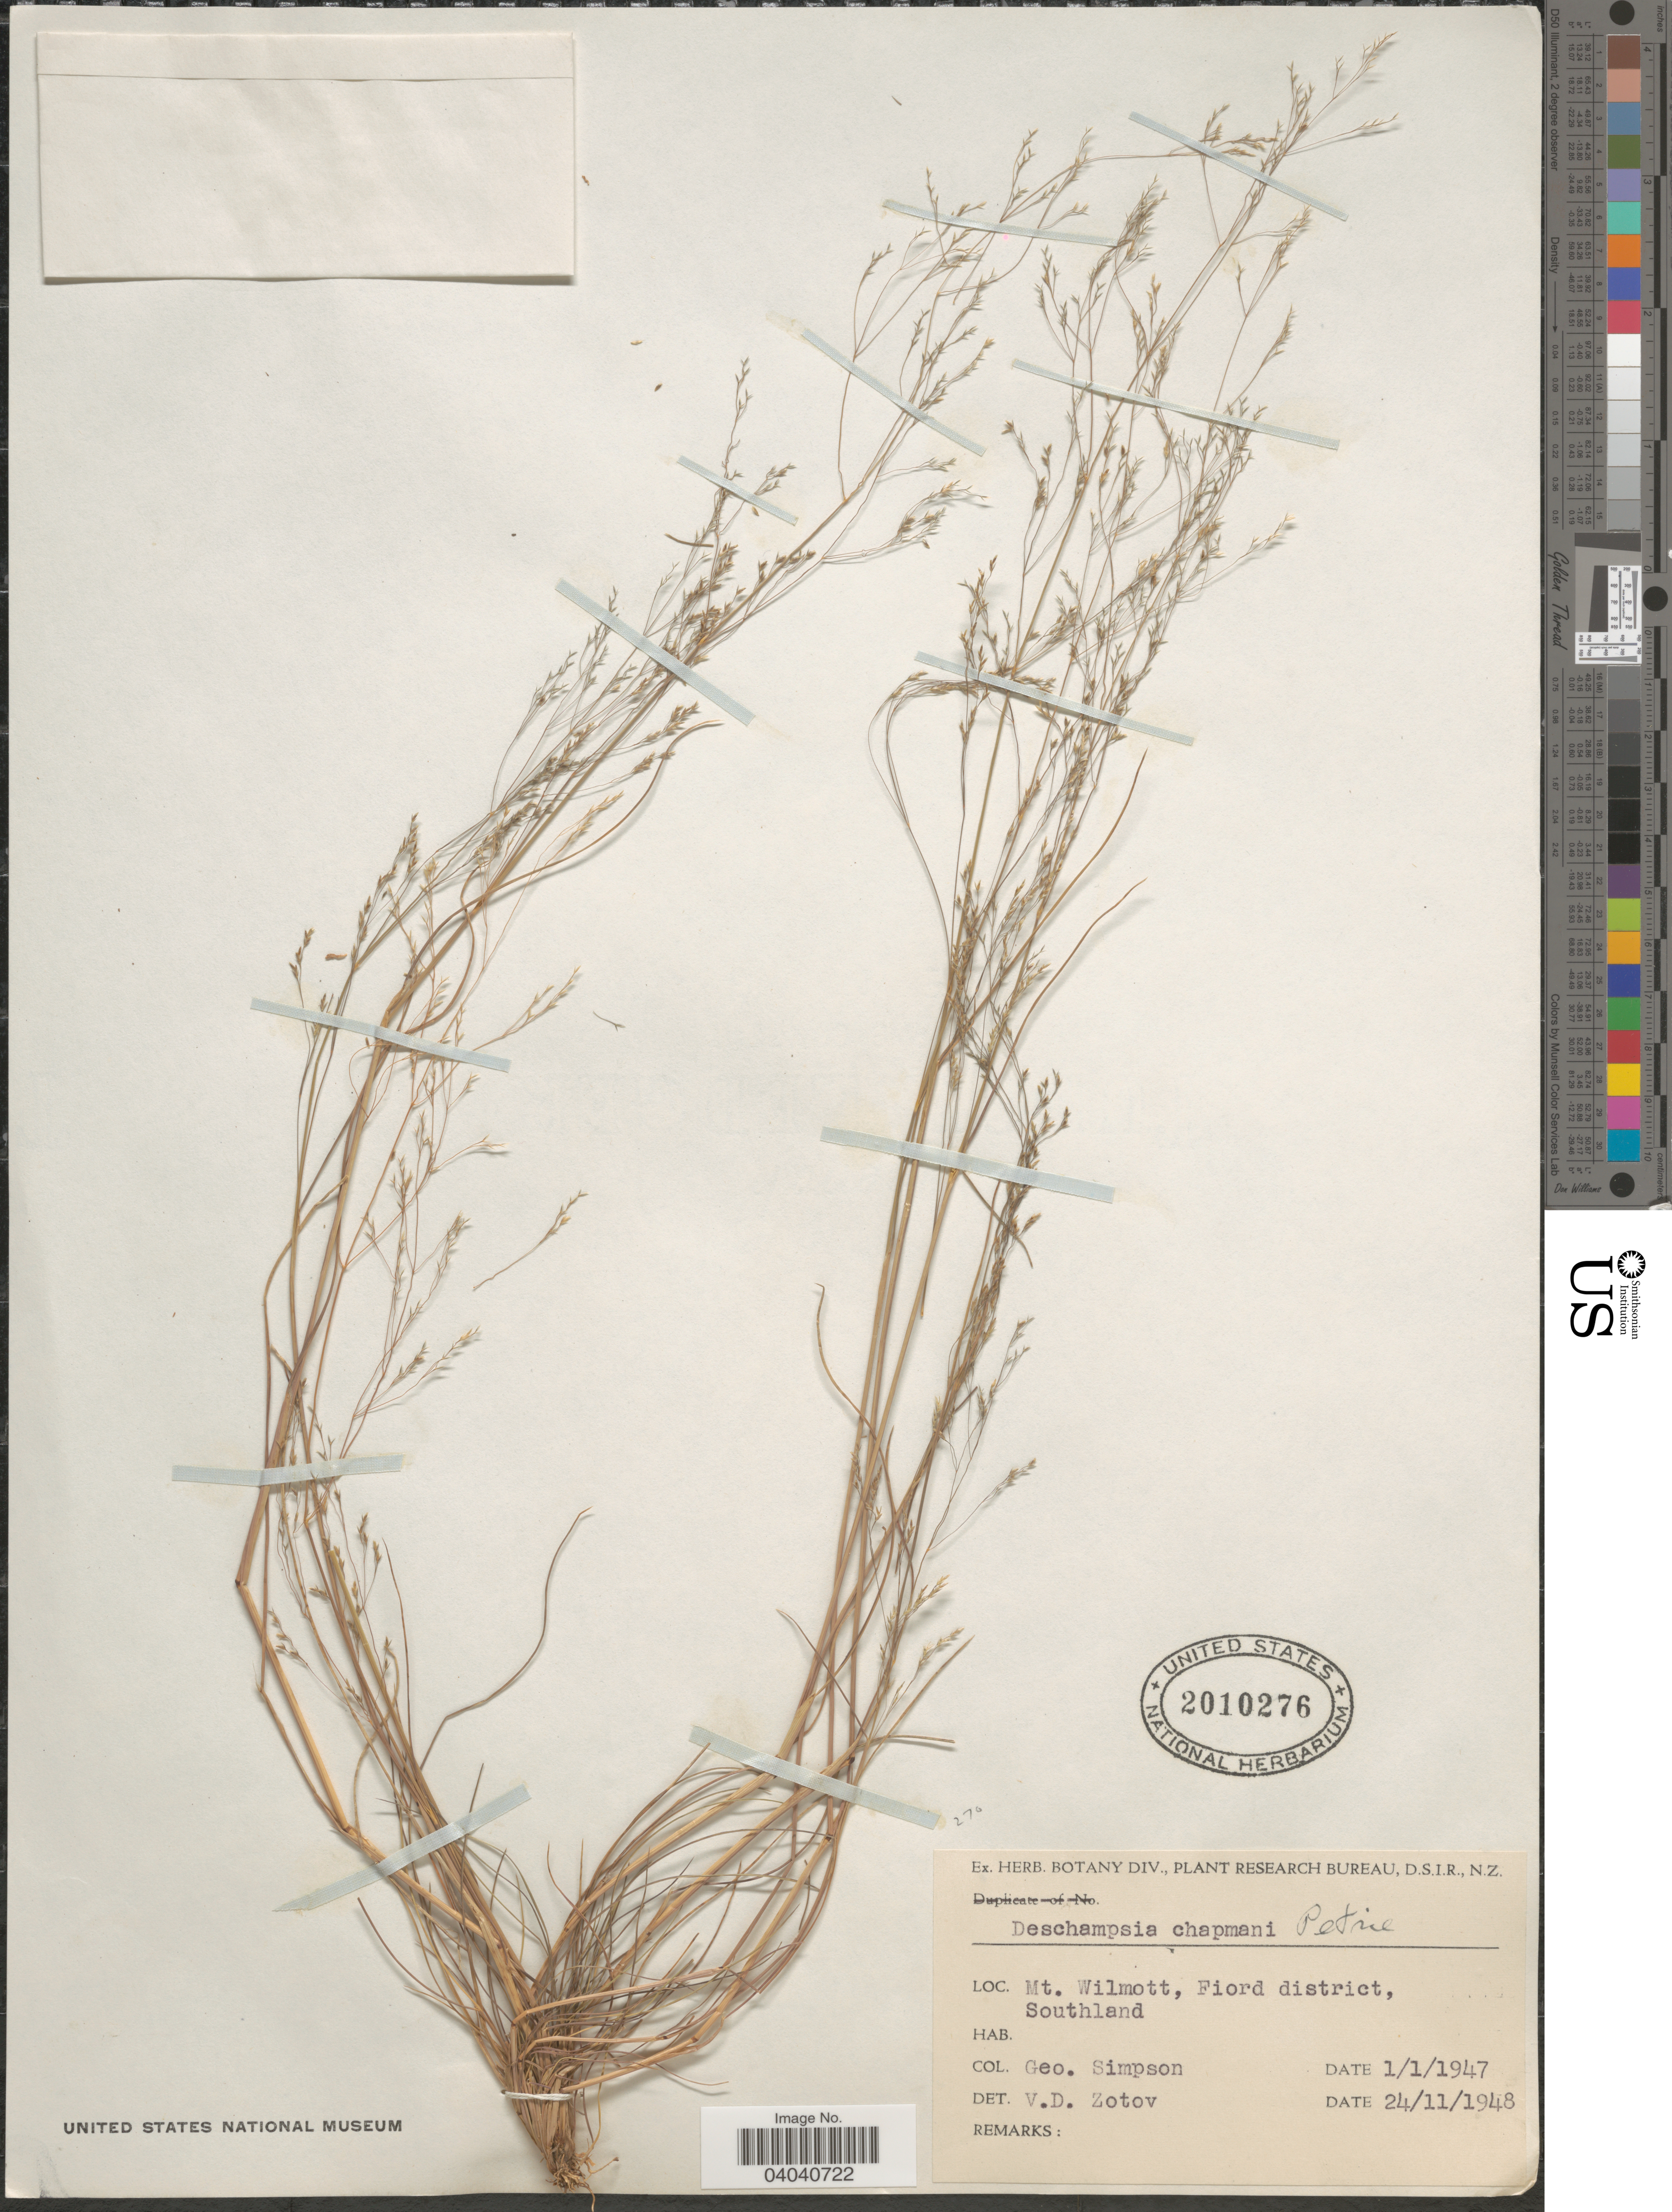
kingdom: Plantae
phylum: Tracheophyta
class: Liliopsida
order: Poales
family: Poaceae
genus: Deschampsia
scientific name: Deschampsia chapmanii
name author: Petrie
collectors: G. Simpson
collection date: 1947-01-01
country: New Zealand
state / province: Southland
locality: Mt. Wilmott, Fiord district, Southland.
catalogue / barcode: US 2010276